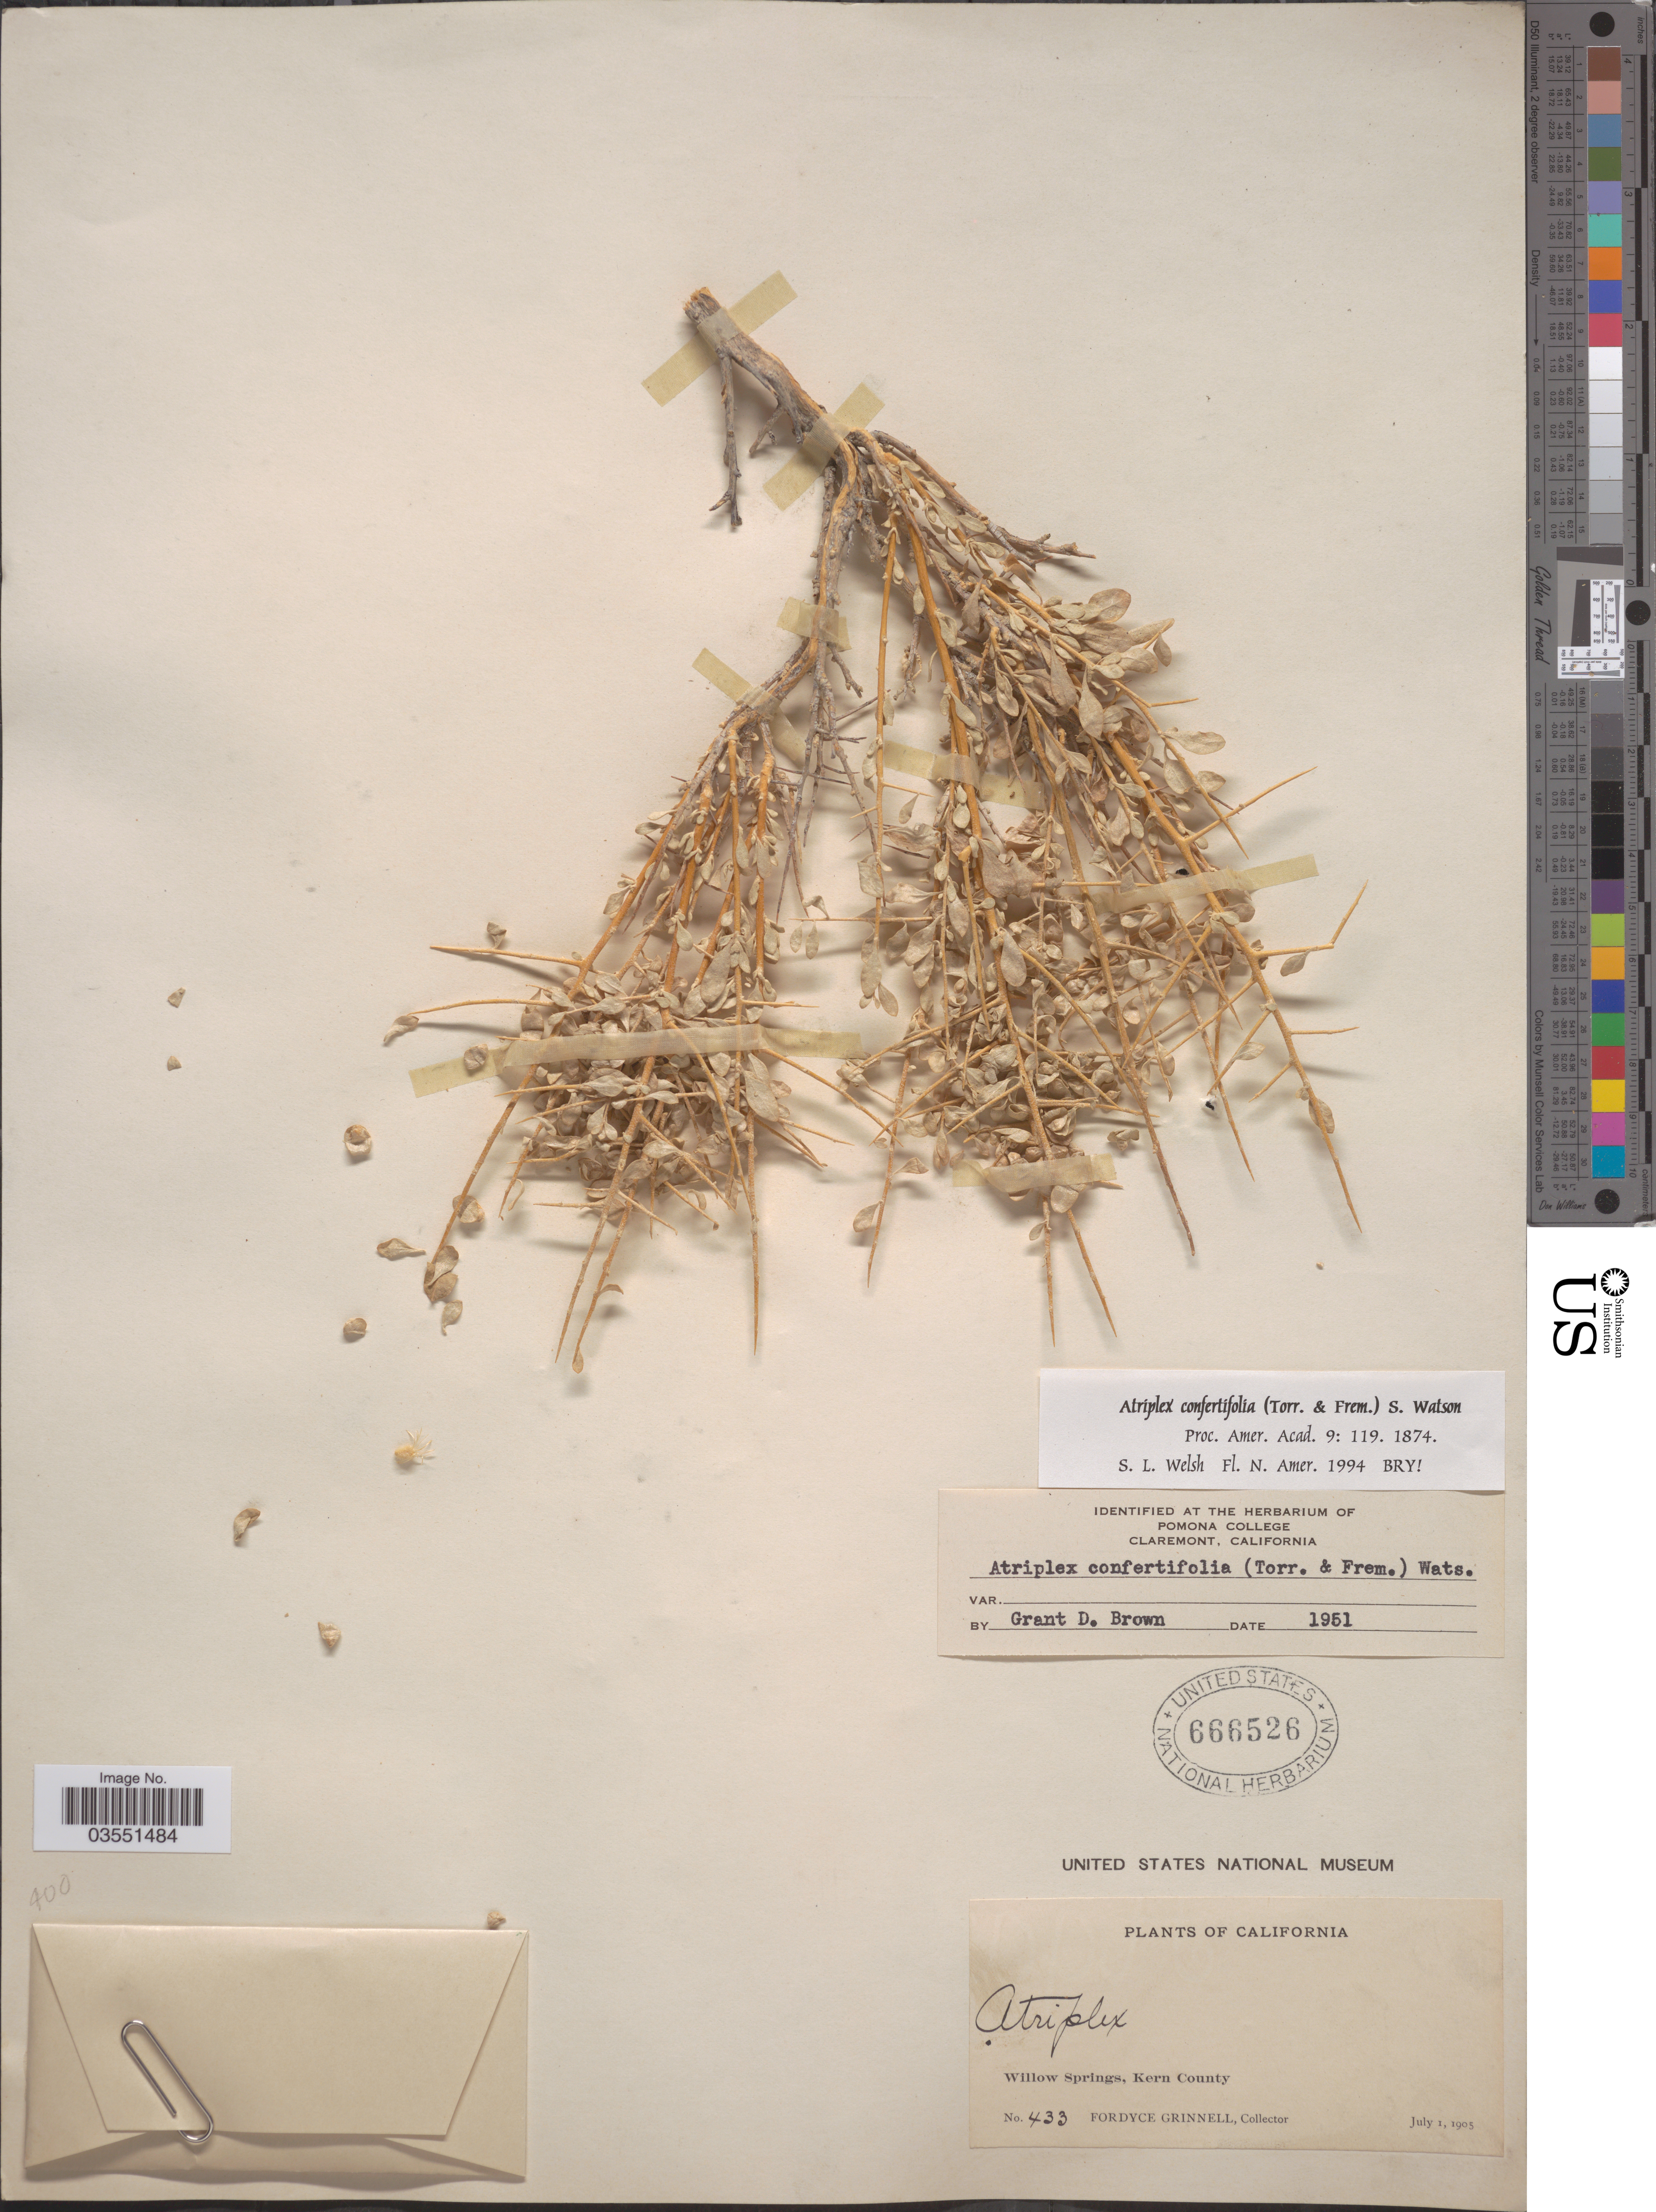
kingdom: Plantae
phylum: Tracheophyta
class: Magnoliopsida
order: Caryophyllales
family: Amaranthaceae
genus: Atriplex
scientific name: Atriplex confertifolia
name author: (Torr. & Frém.) S. Watson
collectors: F. Grinnell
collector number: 433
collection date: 1905-07-01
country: United States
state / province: California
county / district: Kern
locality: Willow Springs, Kern County.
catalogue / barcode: US 666526